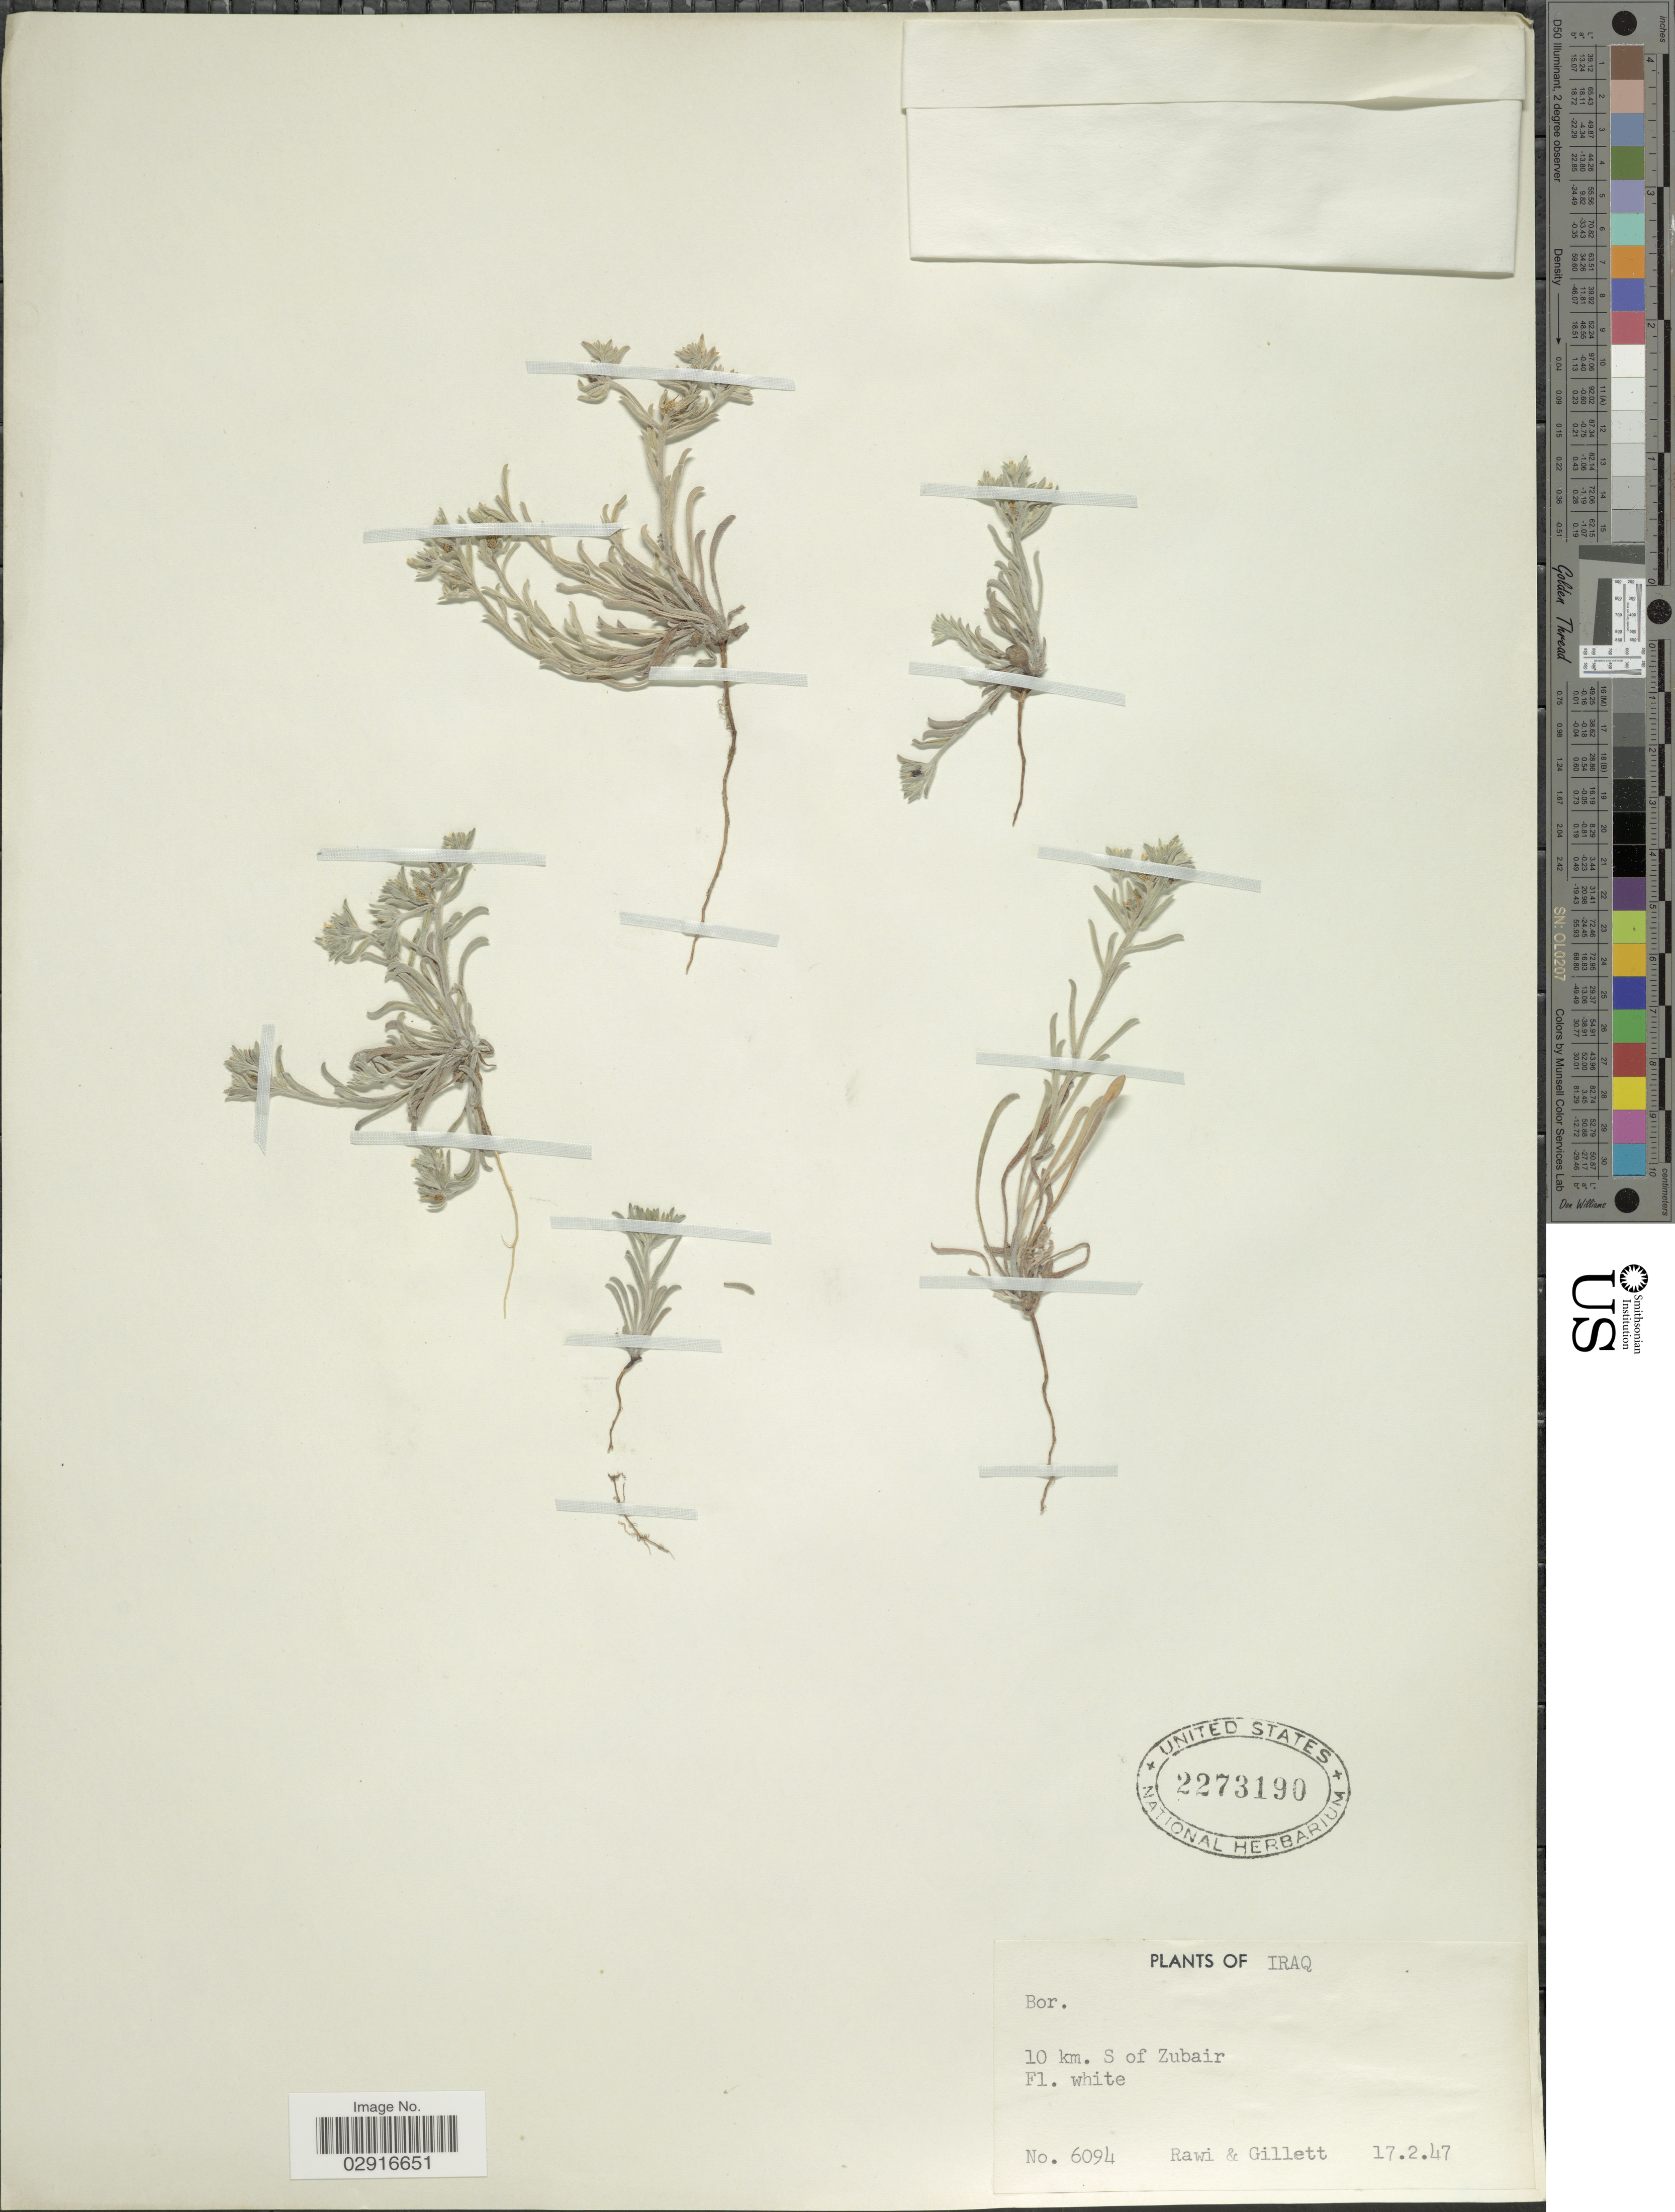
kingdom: Plantae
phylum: Tracheophyta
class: Magnoliopsida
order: Boraginales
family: Boraginaceae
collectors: -. Rawi & Gillett, --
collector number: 6094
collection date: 1947-02-17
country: Iraq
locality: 10 km. S of Zubair.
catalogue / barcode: US 2273190